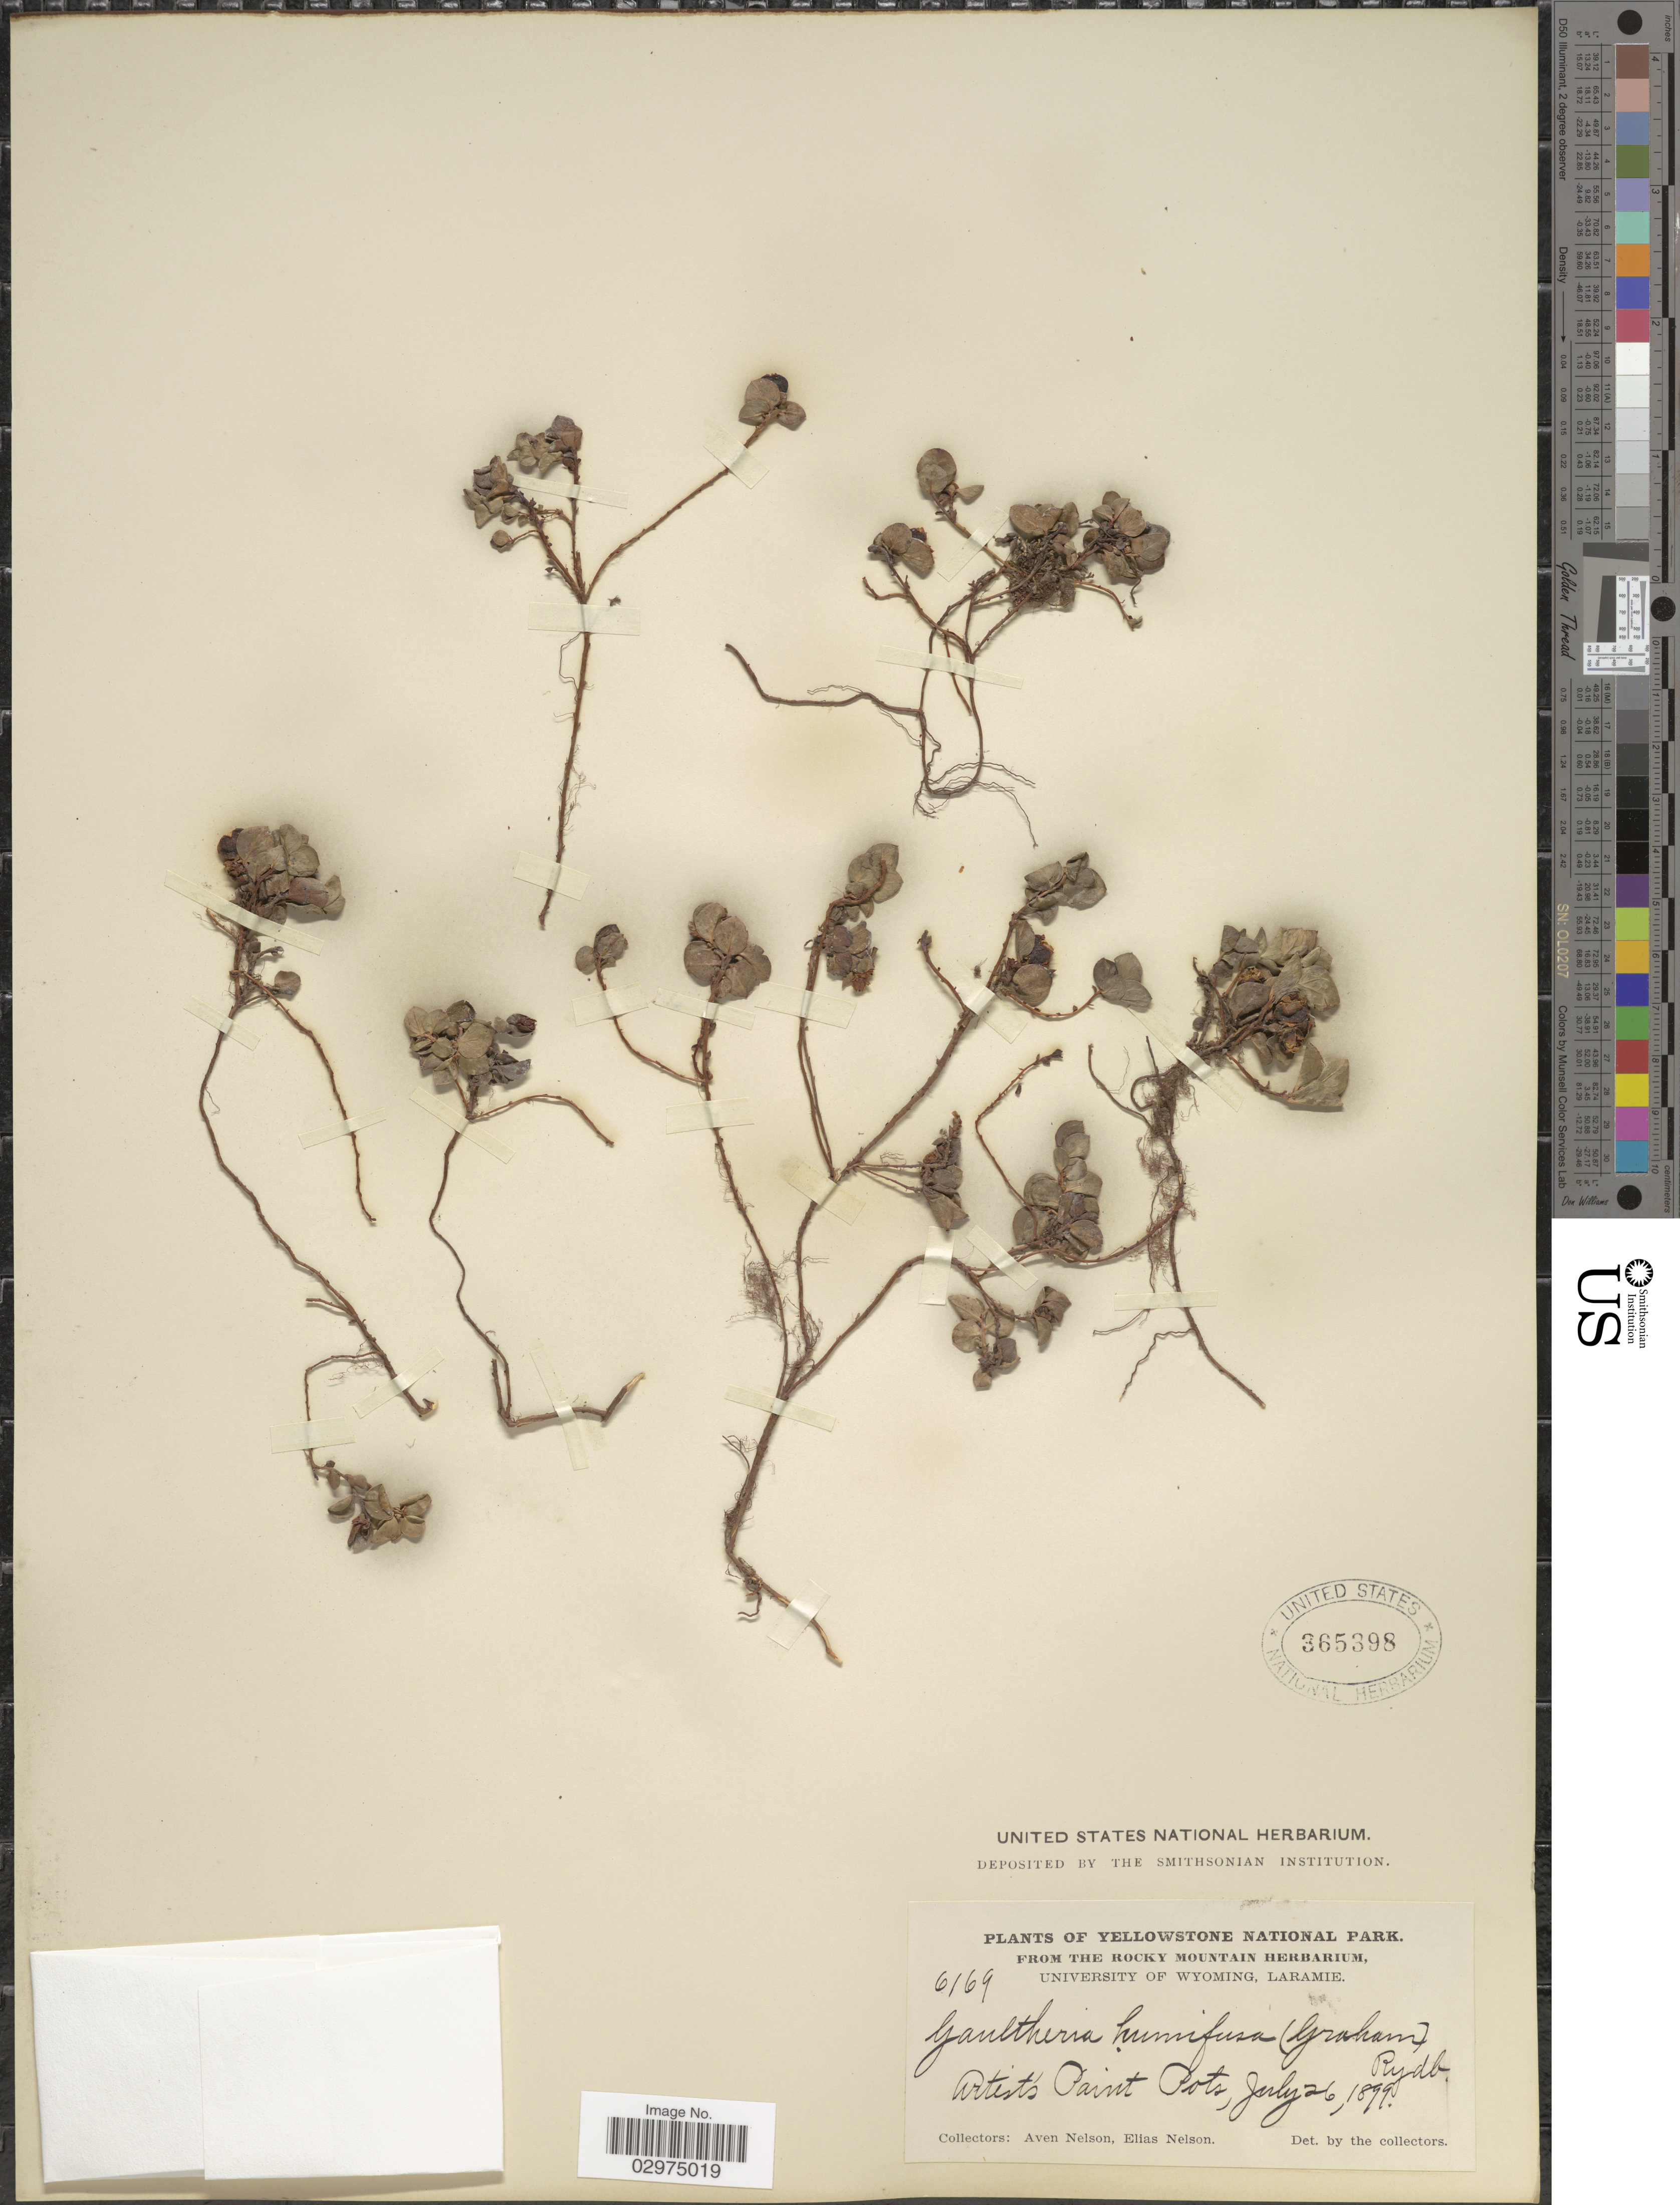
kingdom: Plantae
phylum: Tracheophyta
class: Magnoliopsida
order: Ericales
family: Ericaceae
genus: Gaultheria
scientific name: Gaultheria humifusa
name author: (Graham) Rydb.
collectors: A. Nelson & E. Nelson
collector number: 6169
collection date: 1899-07-26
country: United States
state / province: Wyoming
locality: Yellowstone National Park. Artist's Paint Pots.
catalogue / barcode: US 365398